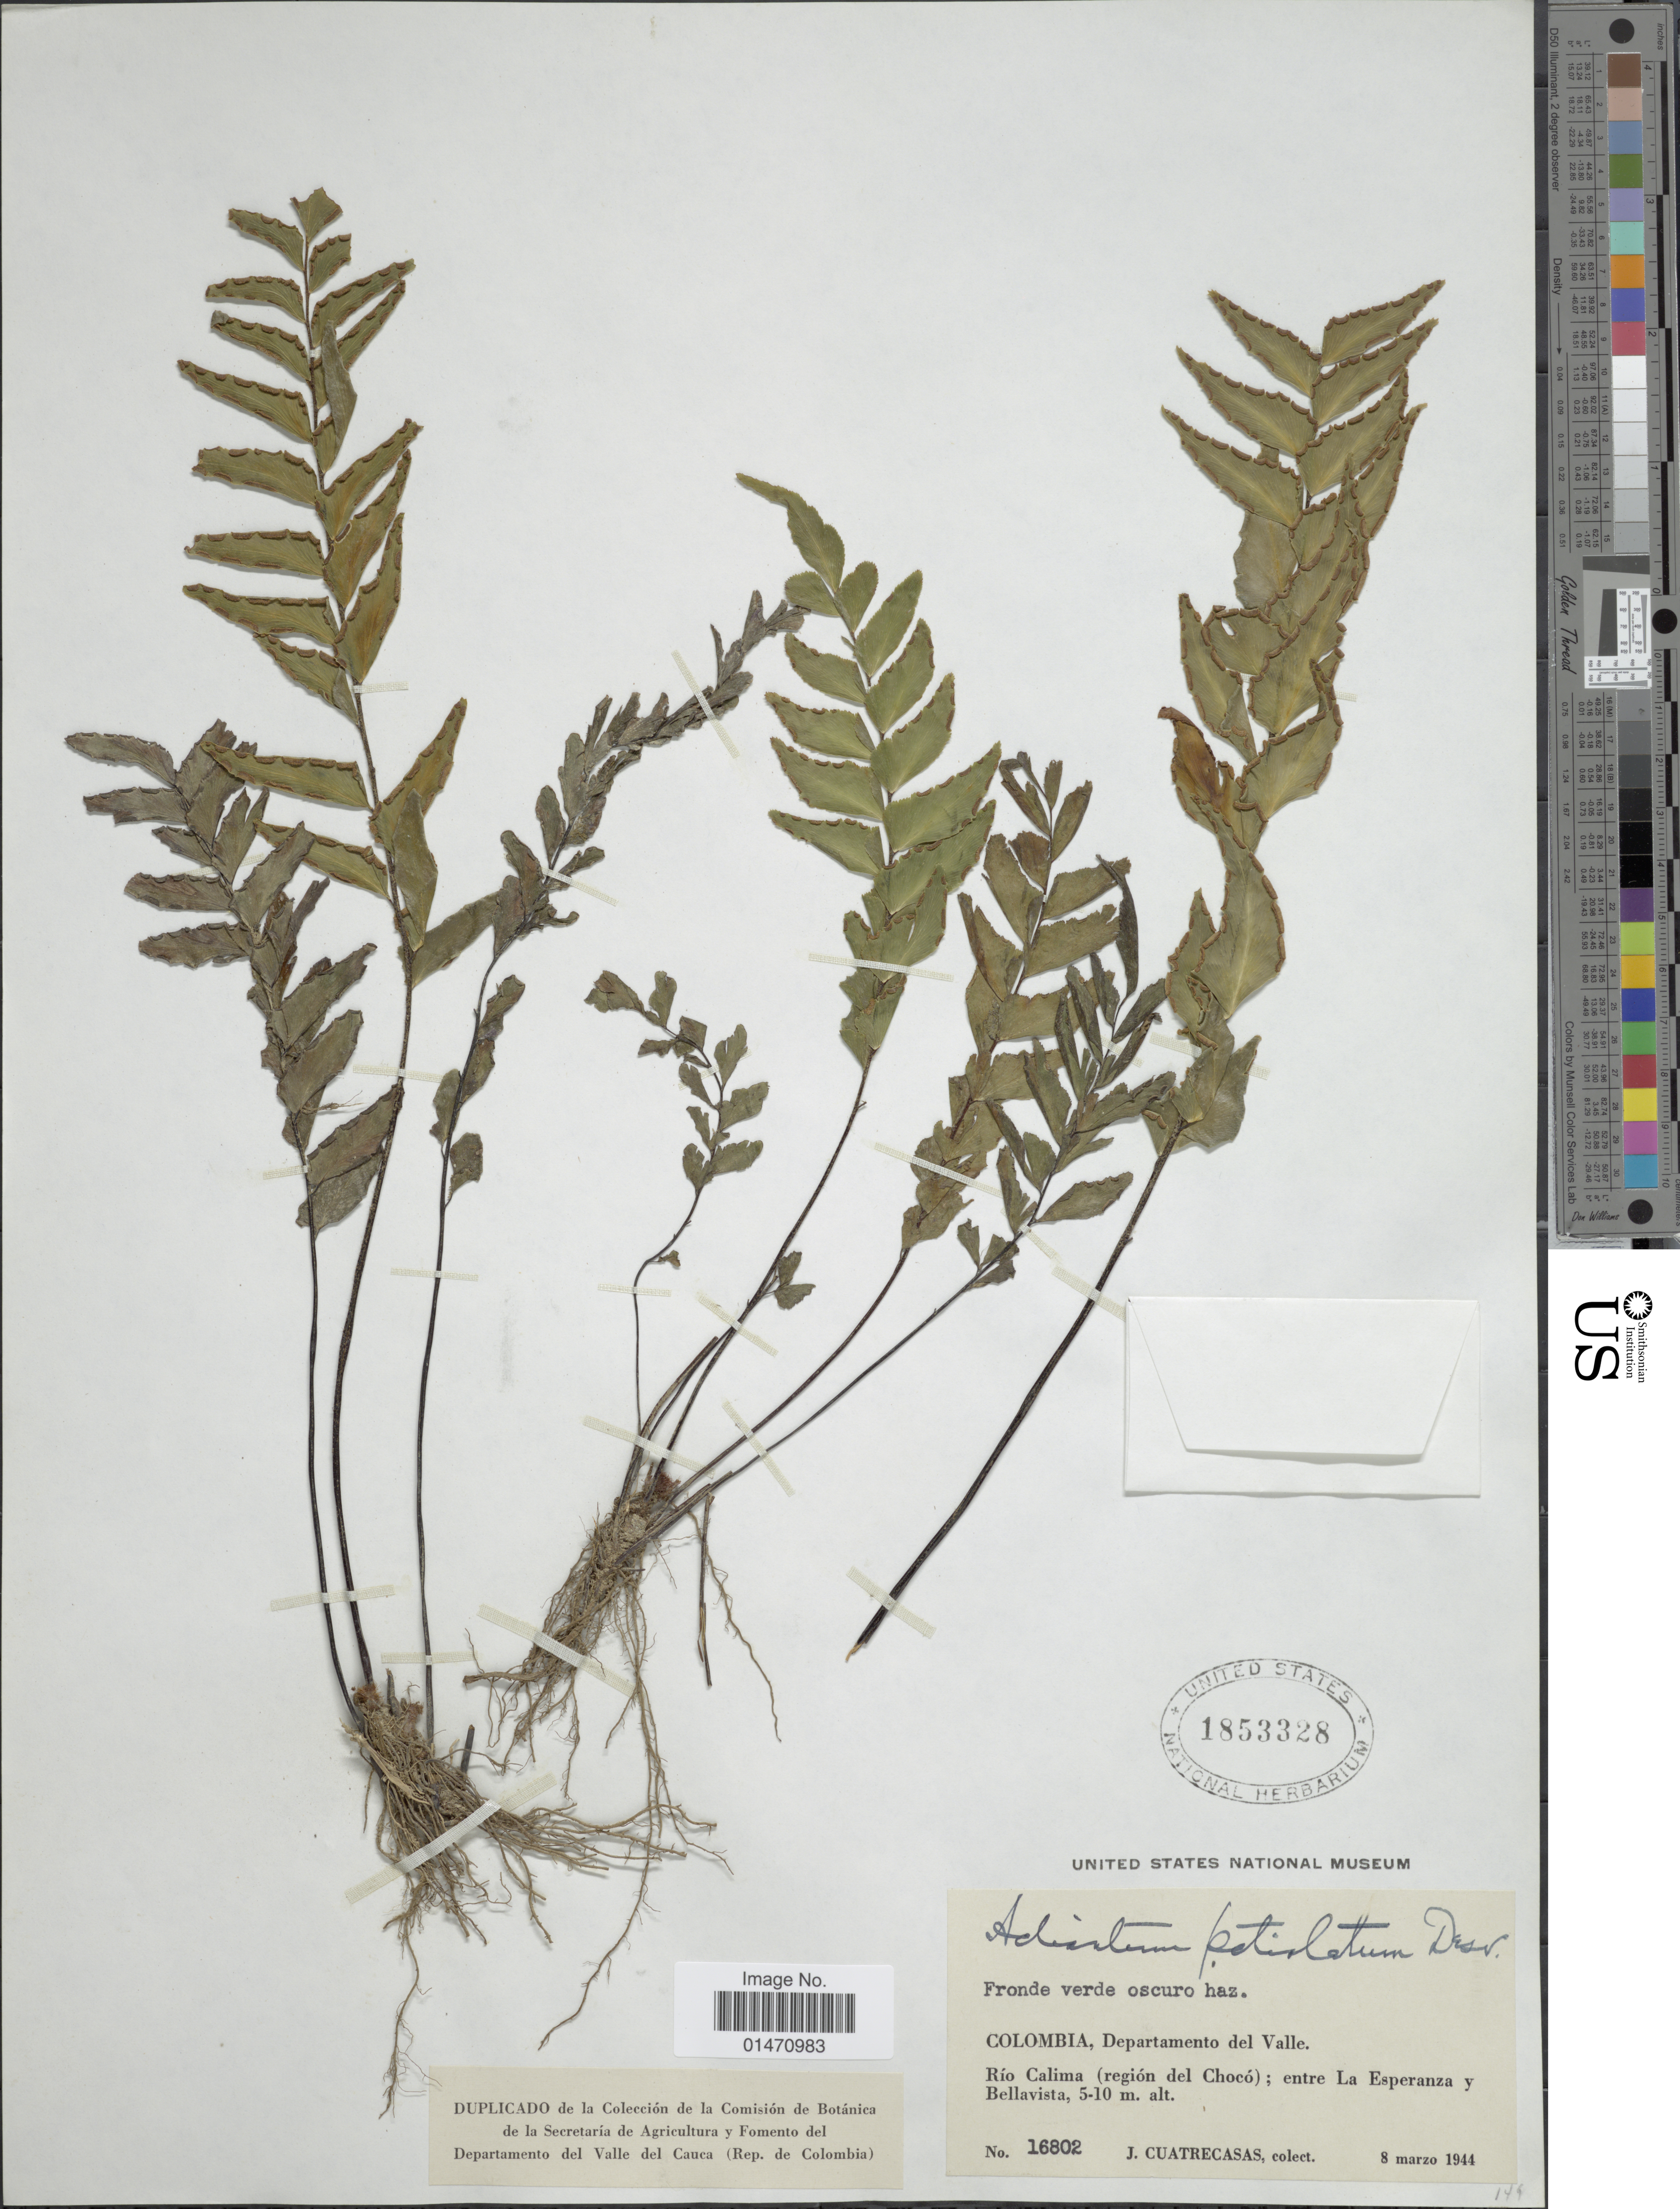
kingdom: Plantae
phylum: Tracheophyta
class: Polypodiopsida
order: Polypodiales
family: Pteridaceae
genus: Adiantum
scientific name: Adiantum petiolatum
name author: Desv.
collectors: J. Cuatrecasas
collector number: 16802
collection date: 1944-03-08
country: Colombia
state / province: Valle del Cauca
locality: Colombia, Departamento del Valle, Rio Calima(region del Chocó) entre La Esperanza y Bellavista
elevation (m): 5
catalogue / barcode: US 1853328